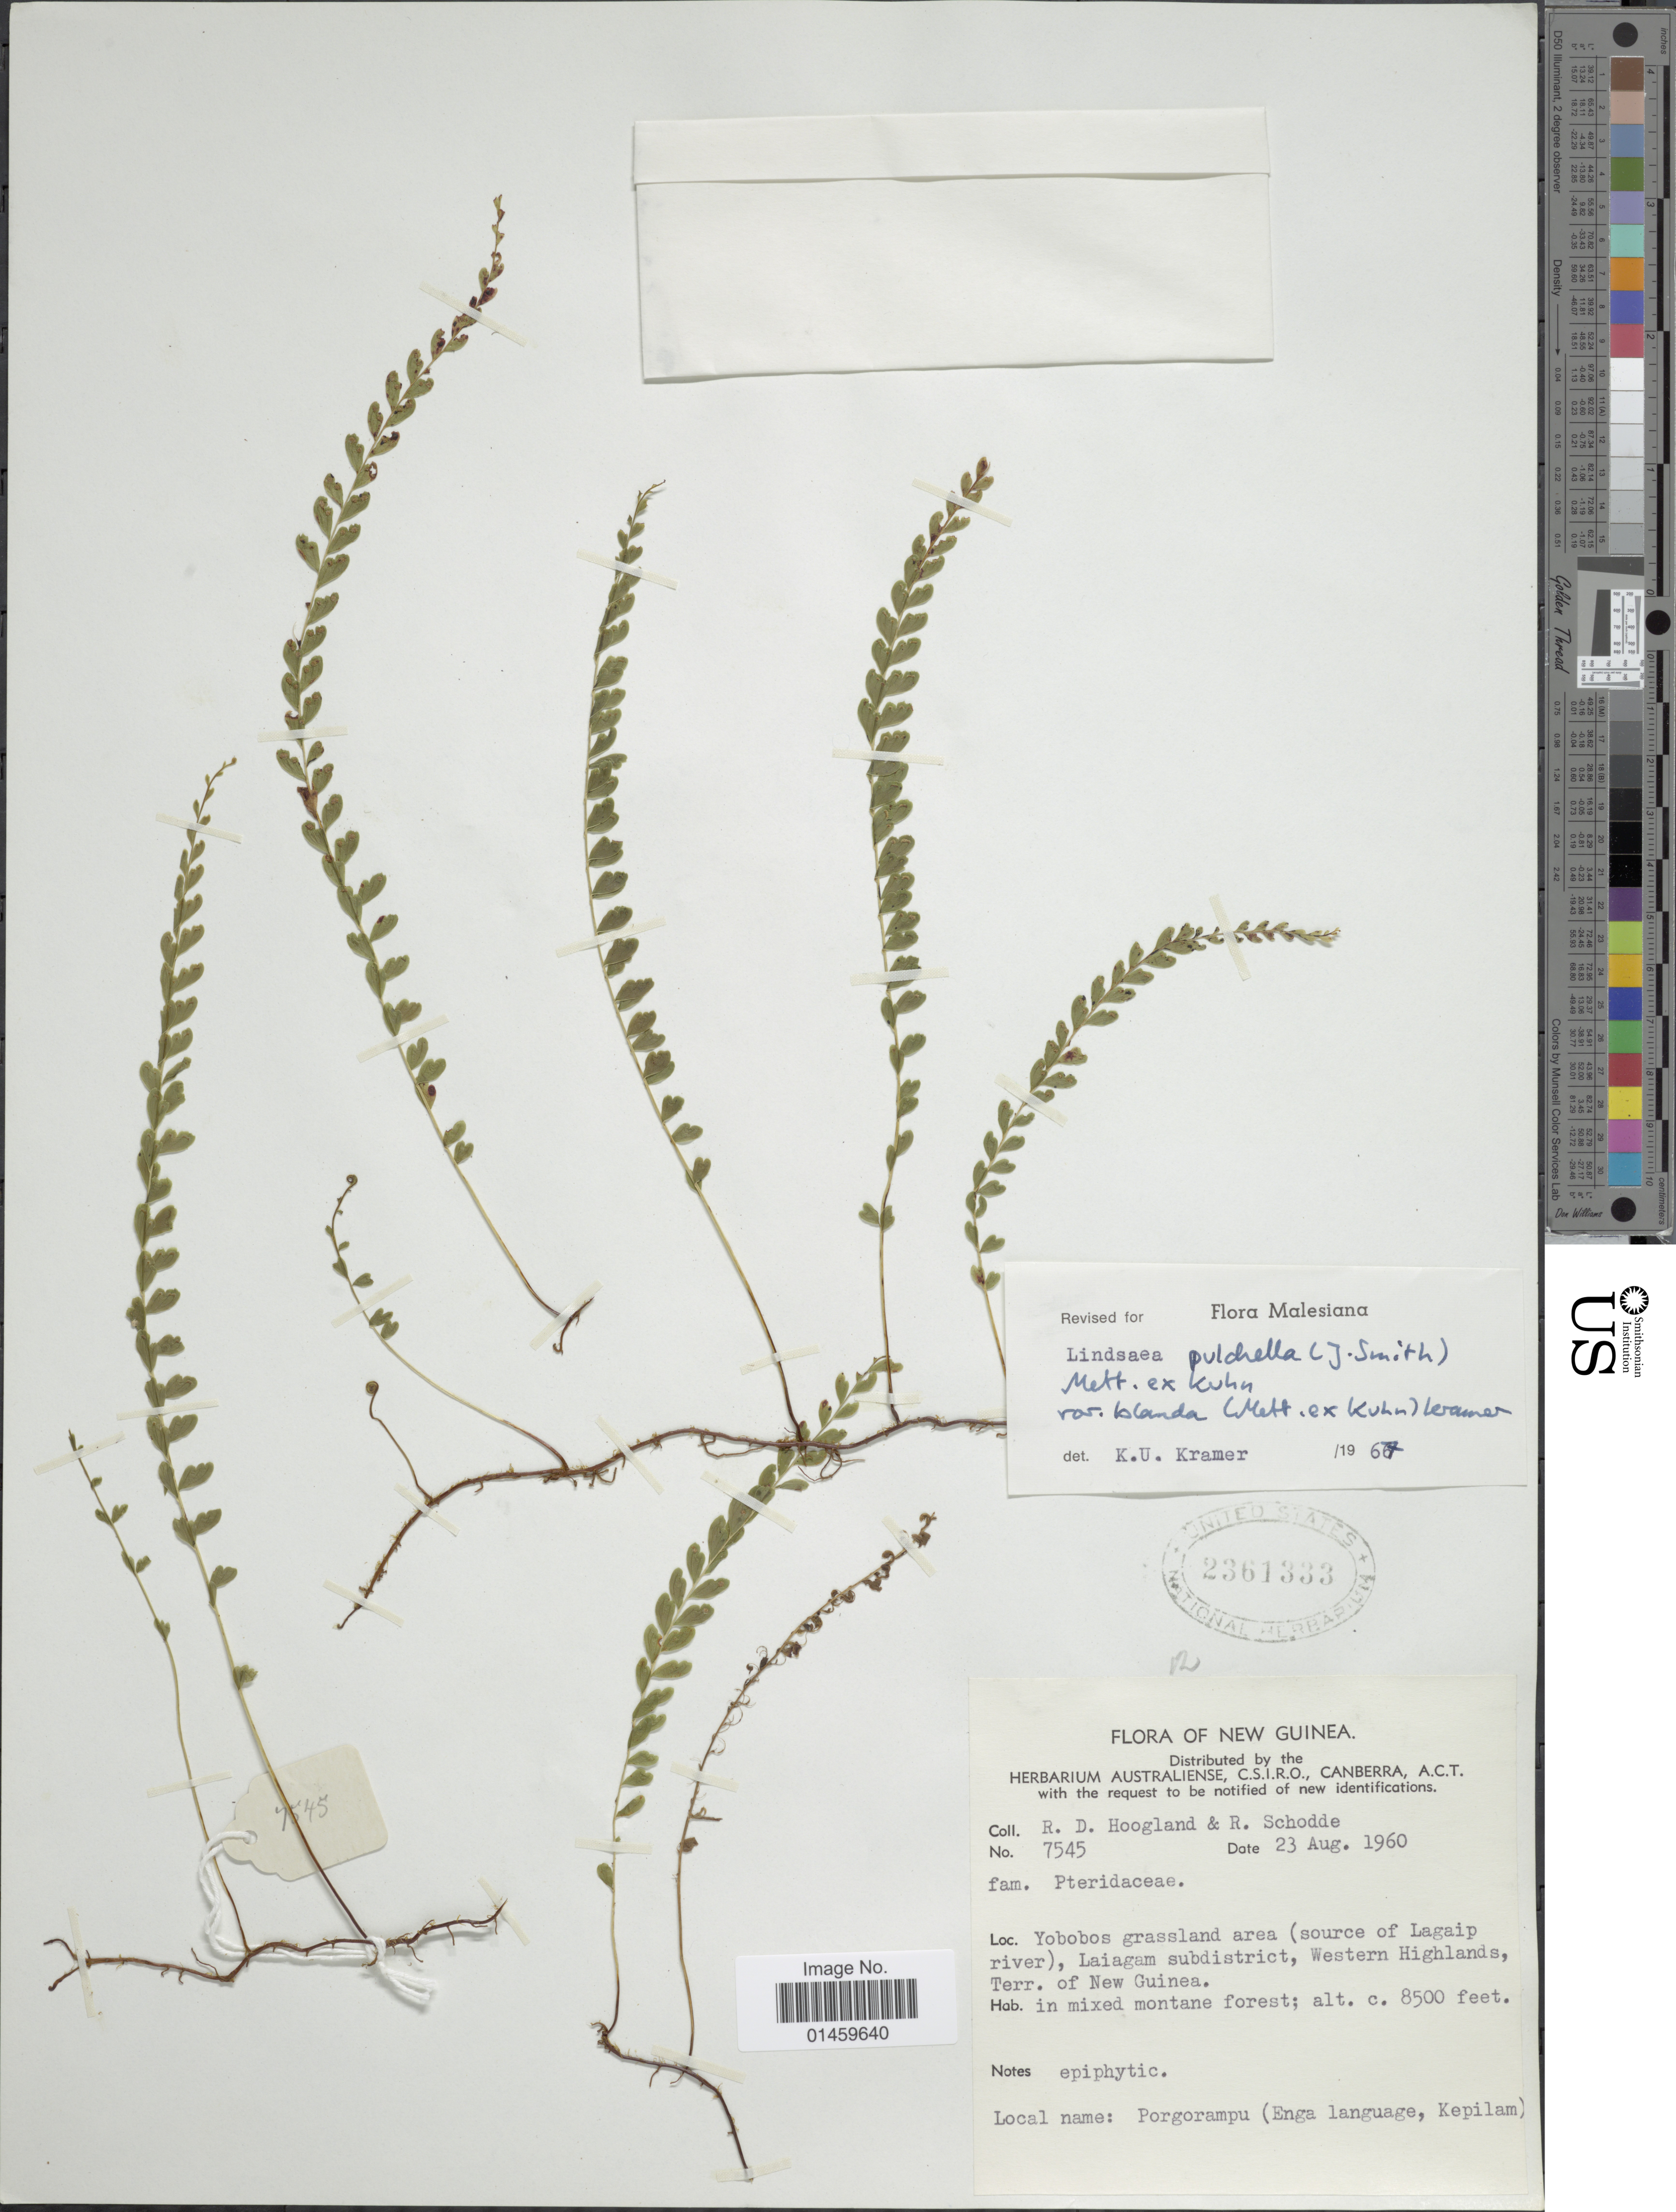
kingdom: Plantae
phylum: Tracheophyta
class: Polypodiopsida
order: Polypodiales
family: Lindsaeaceae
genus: Lindsaea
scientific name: Lindsaea pulchella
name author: (J. Sm.) Mett. ex Kuhn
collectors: R. D. Hoogland & R. Schodde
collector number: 7545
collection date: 1960-08-23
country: Papua New Guinea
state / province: Western Highlands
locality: New Guinea. Yobobos grassland area (source of Lagaip river), Laiagram subdistrict, Western Highlands, Terr. of New Guinea.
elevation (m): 2591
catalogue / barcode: US 2361333